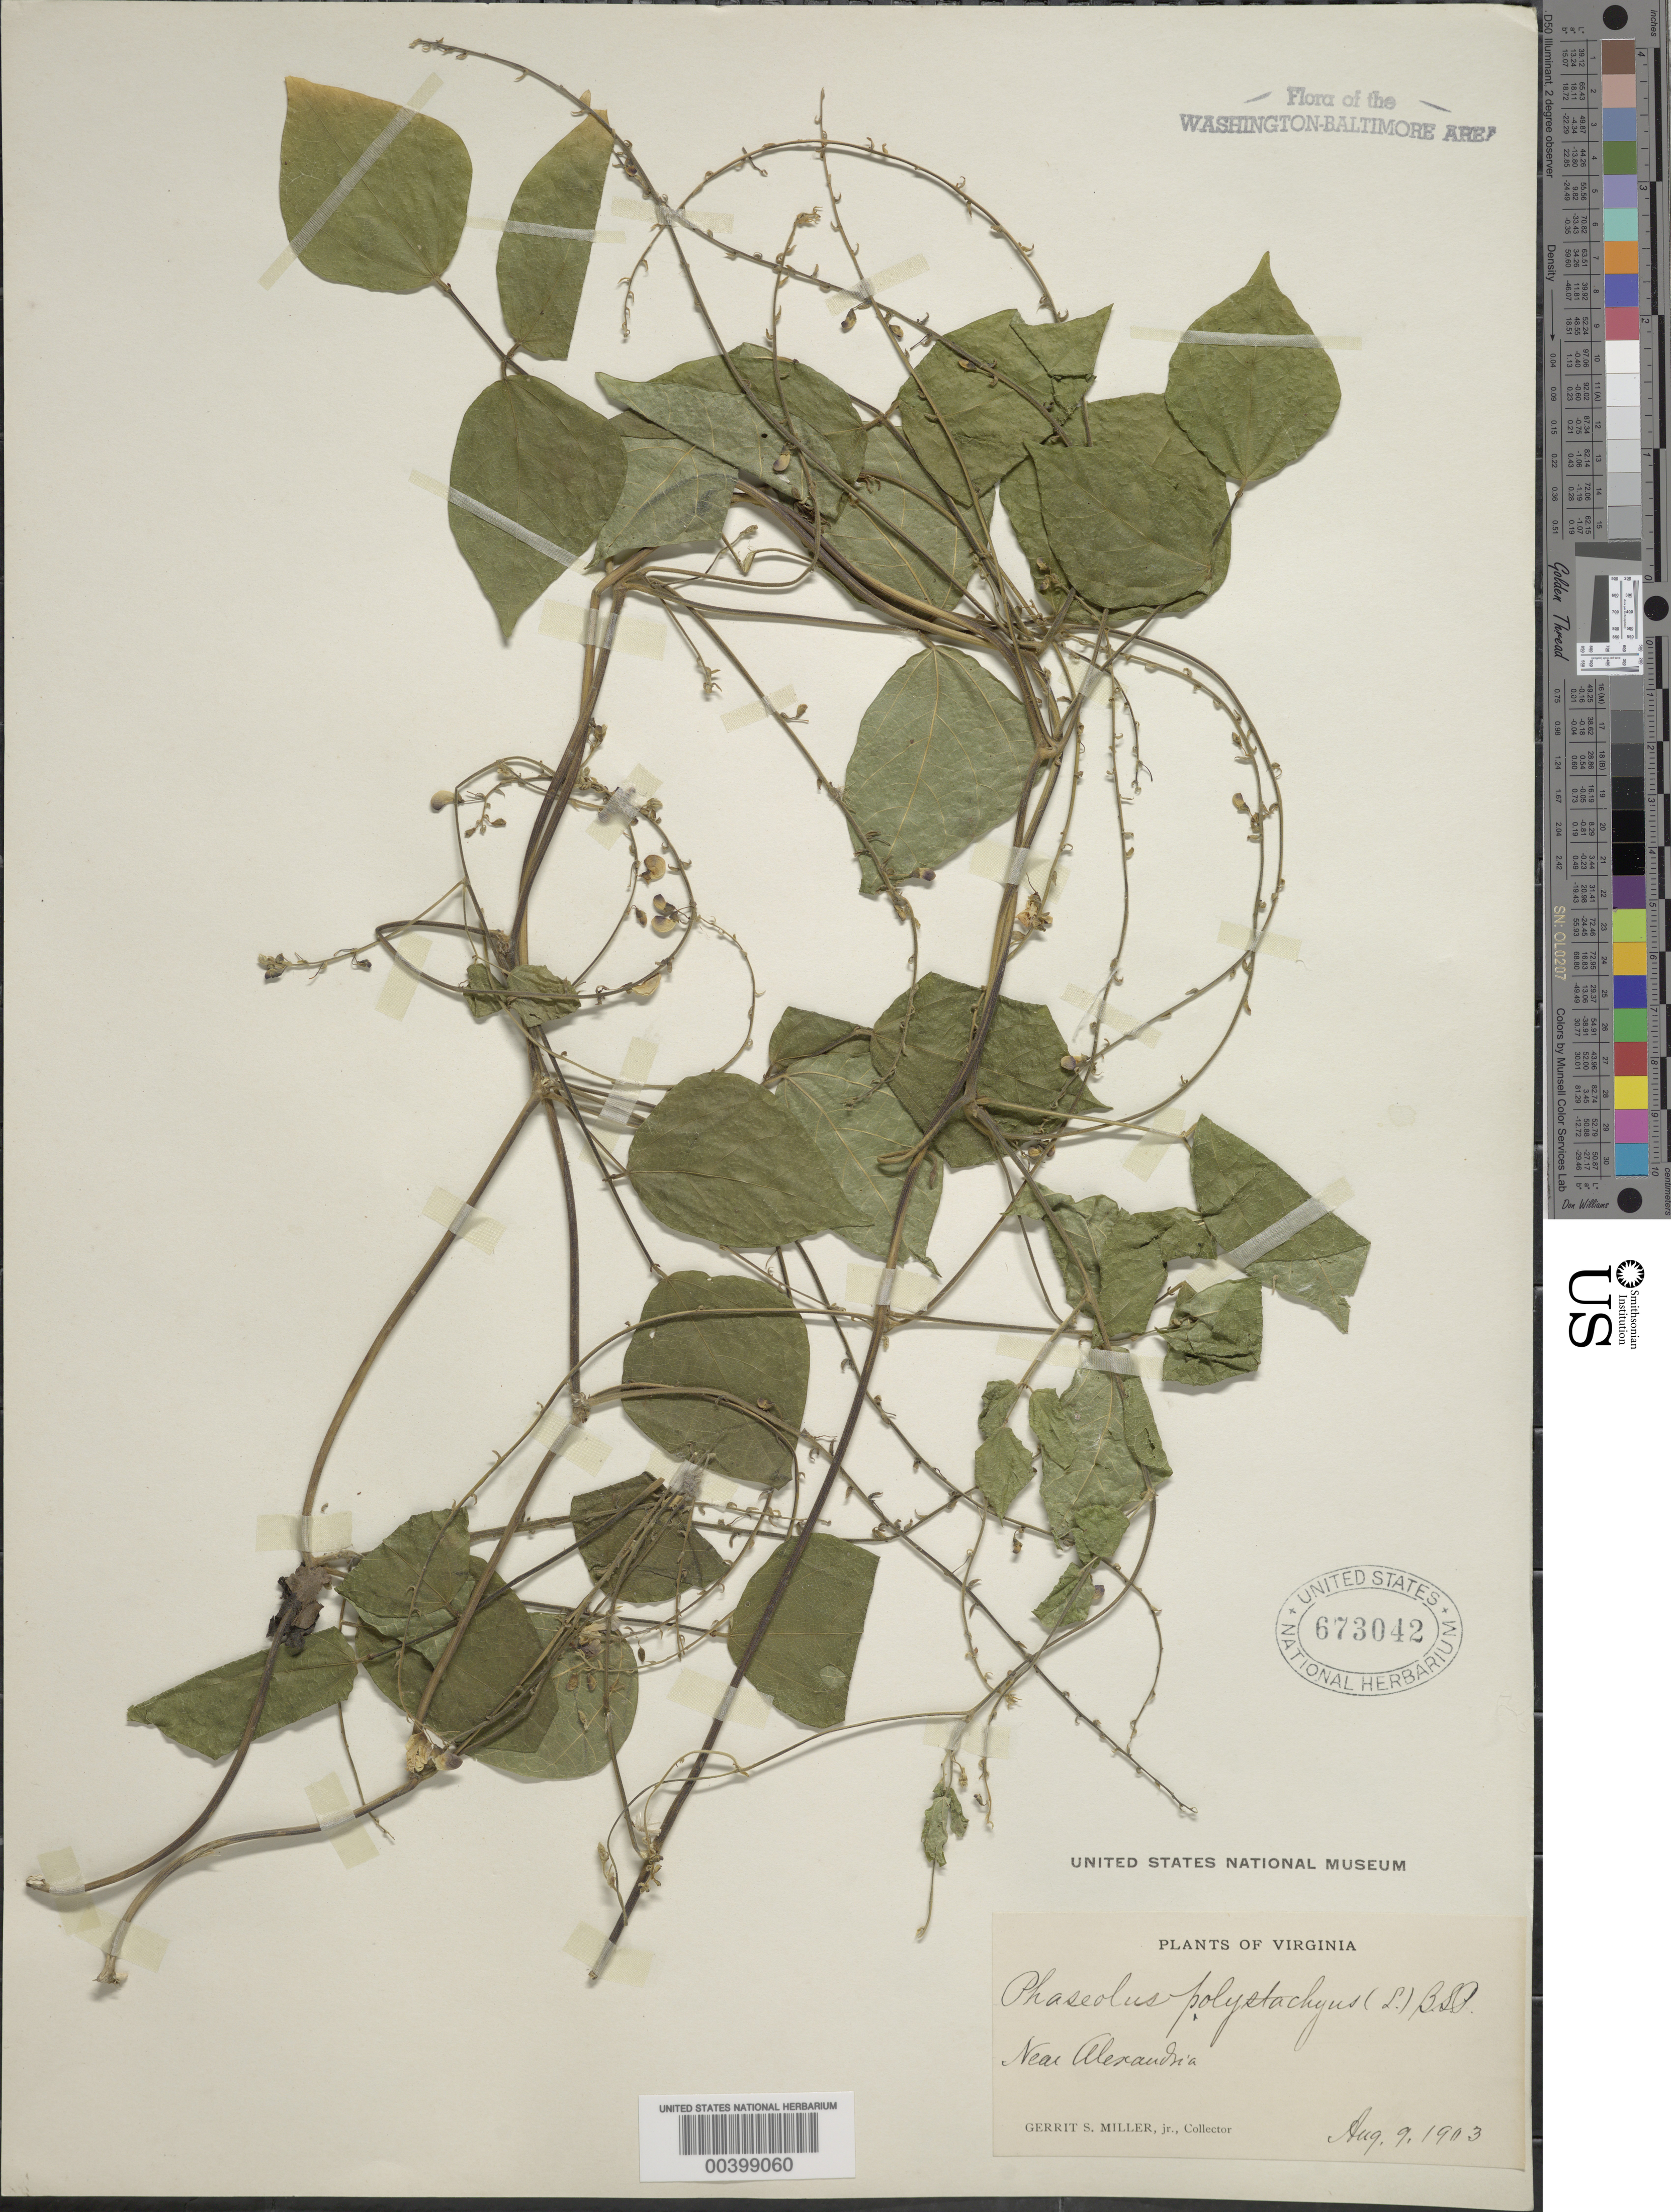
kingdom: Plantae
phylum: Tracheophyta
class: Magnoliopsida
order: Fabales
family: Fabaceae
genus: Phaseolus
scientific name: Phaseolus polystachios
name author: (L.) Britton, Stearns & Poggenb.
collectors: G. S. Miller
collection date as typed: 09 Aug 1903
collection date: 1903-08-09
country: United States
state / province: Virginia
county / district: City of Alexandria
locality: Near Alexandria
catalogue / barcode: US 673042